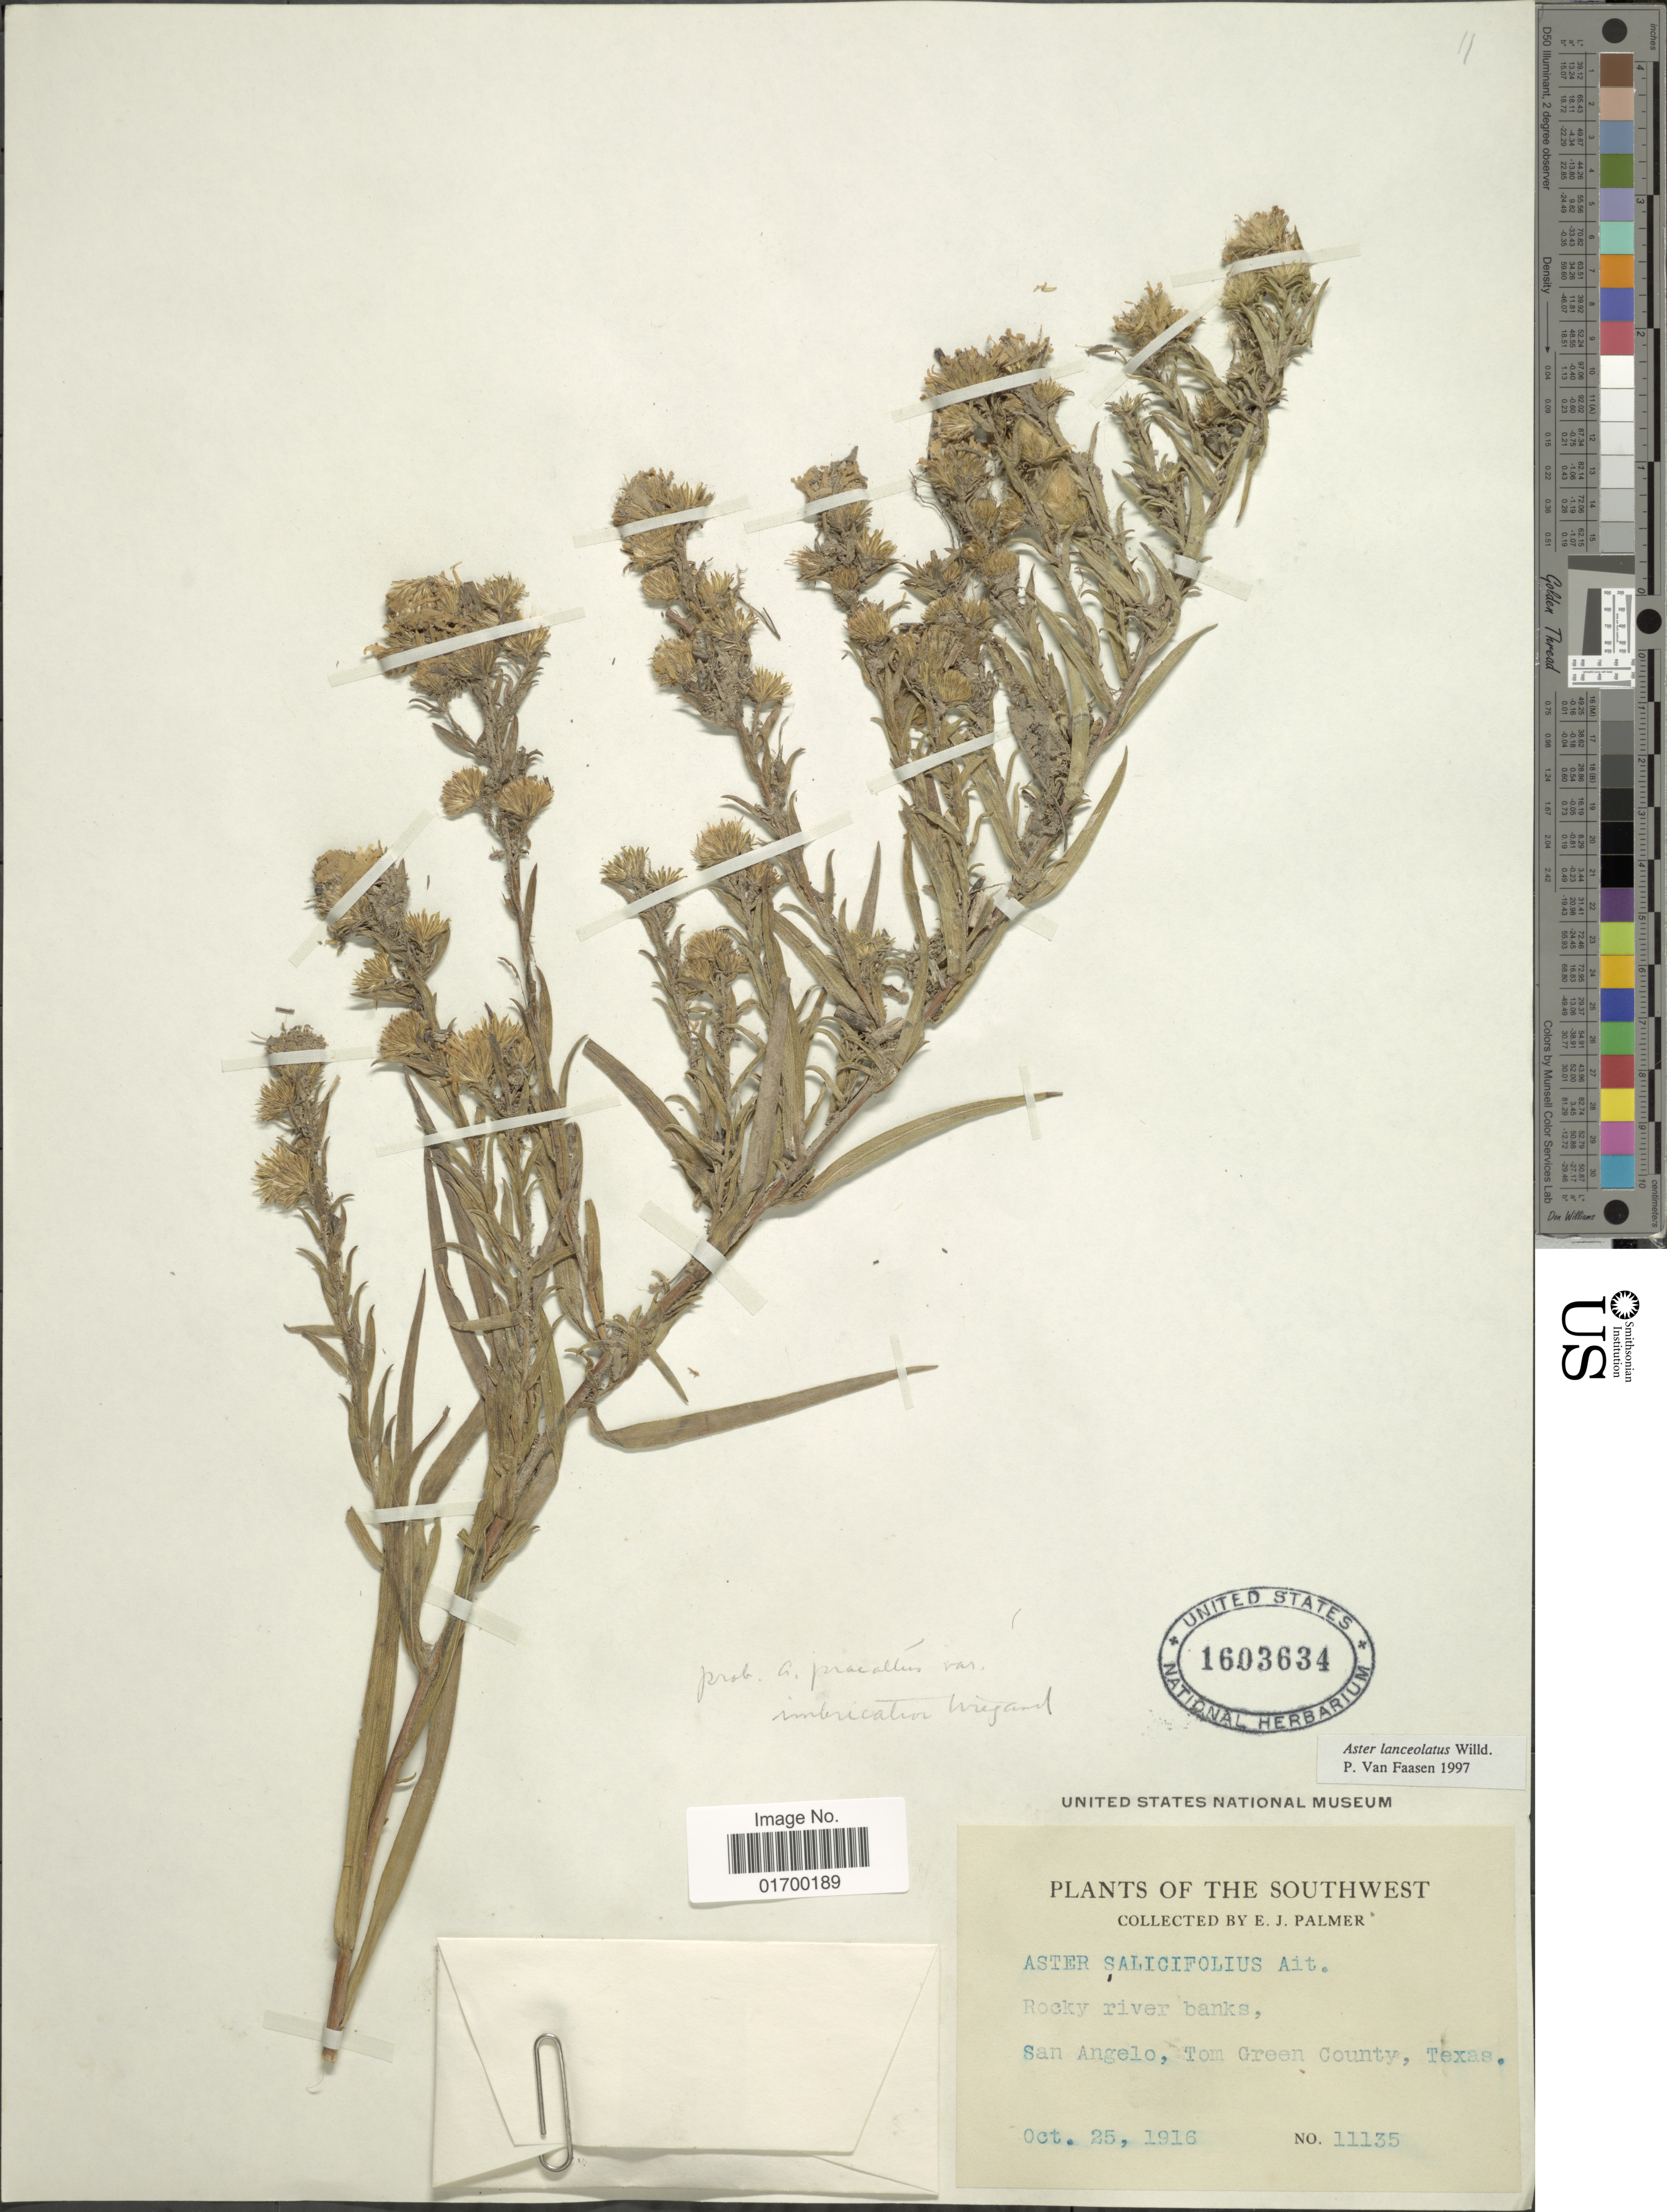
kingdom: Plantae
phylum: Tracheophyta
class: Magnoliopsida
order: Asterales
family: Asteraceae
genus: Symphyotrichum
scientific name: Symphyotrichum lanceolatum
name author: (Willd.) G.L. Nesom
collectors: E. J. Palmer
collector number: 11135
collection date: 1916-10-25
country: United States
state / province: Texas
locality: The Southwest, San Angelo, Tom Green County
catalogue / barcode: US 1603634